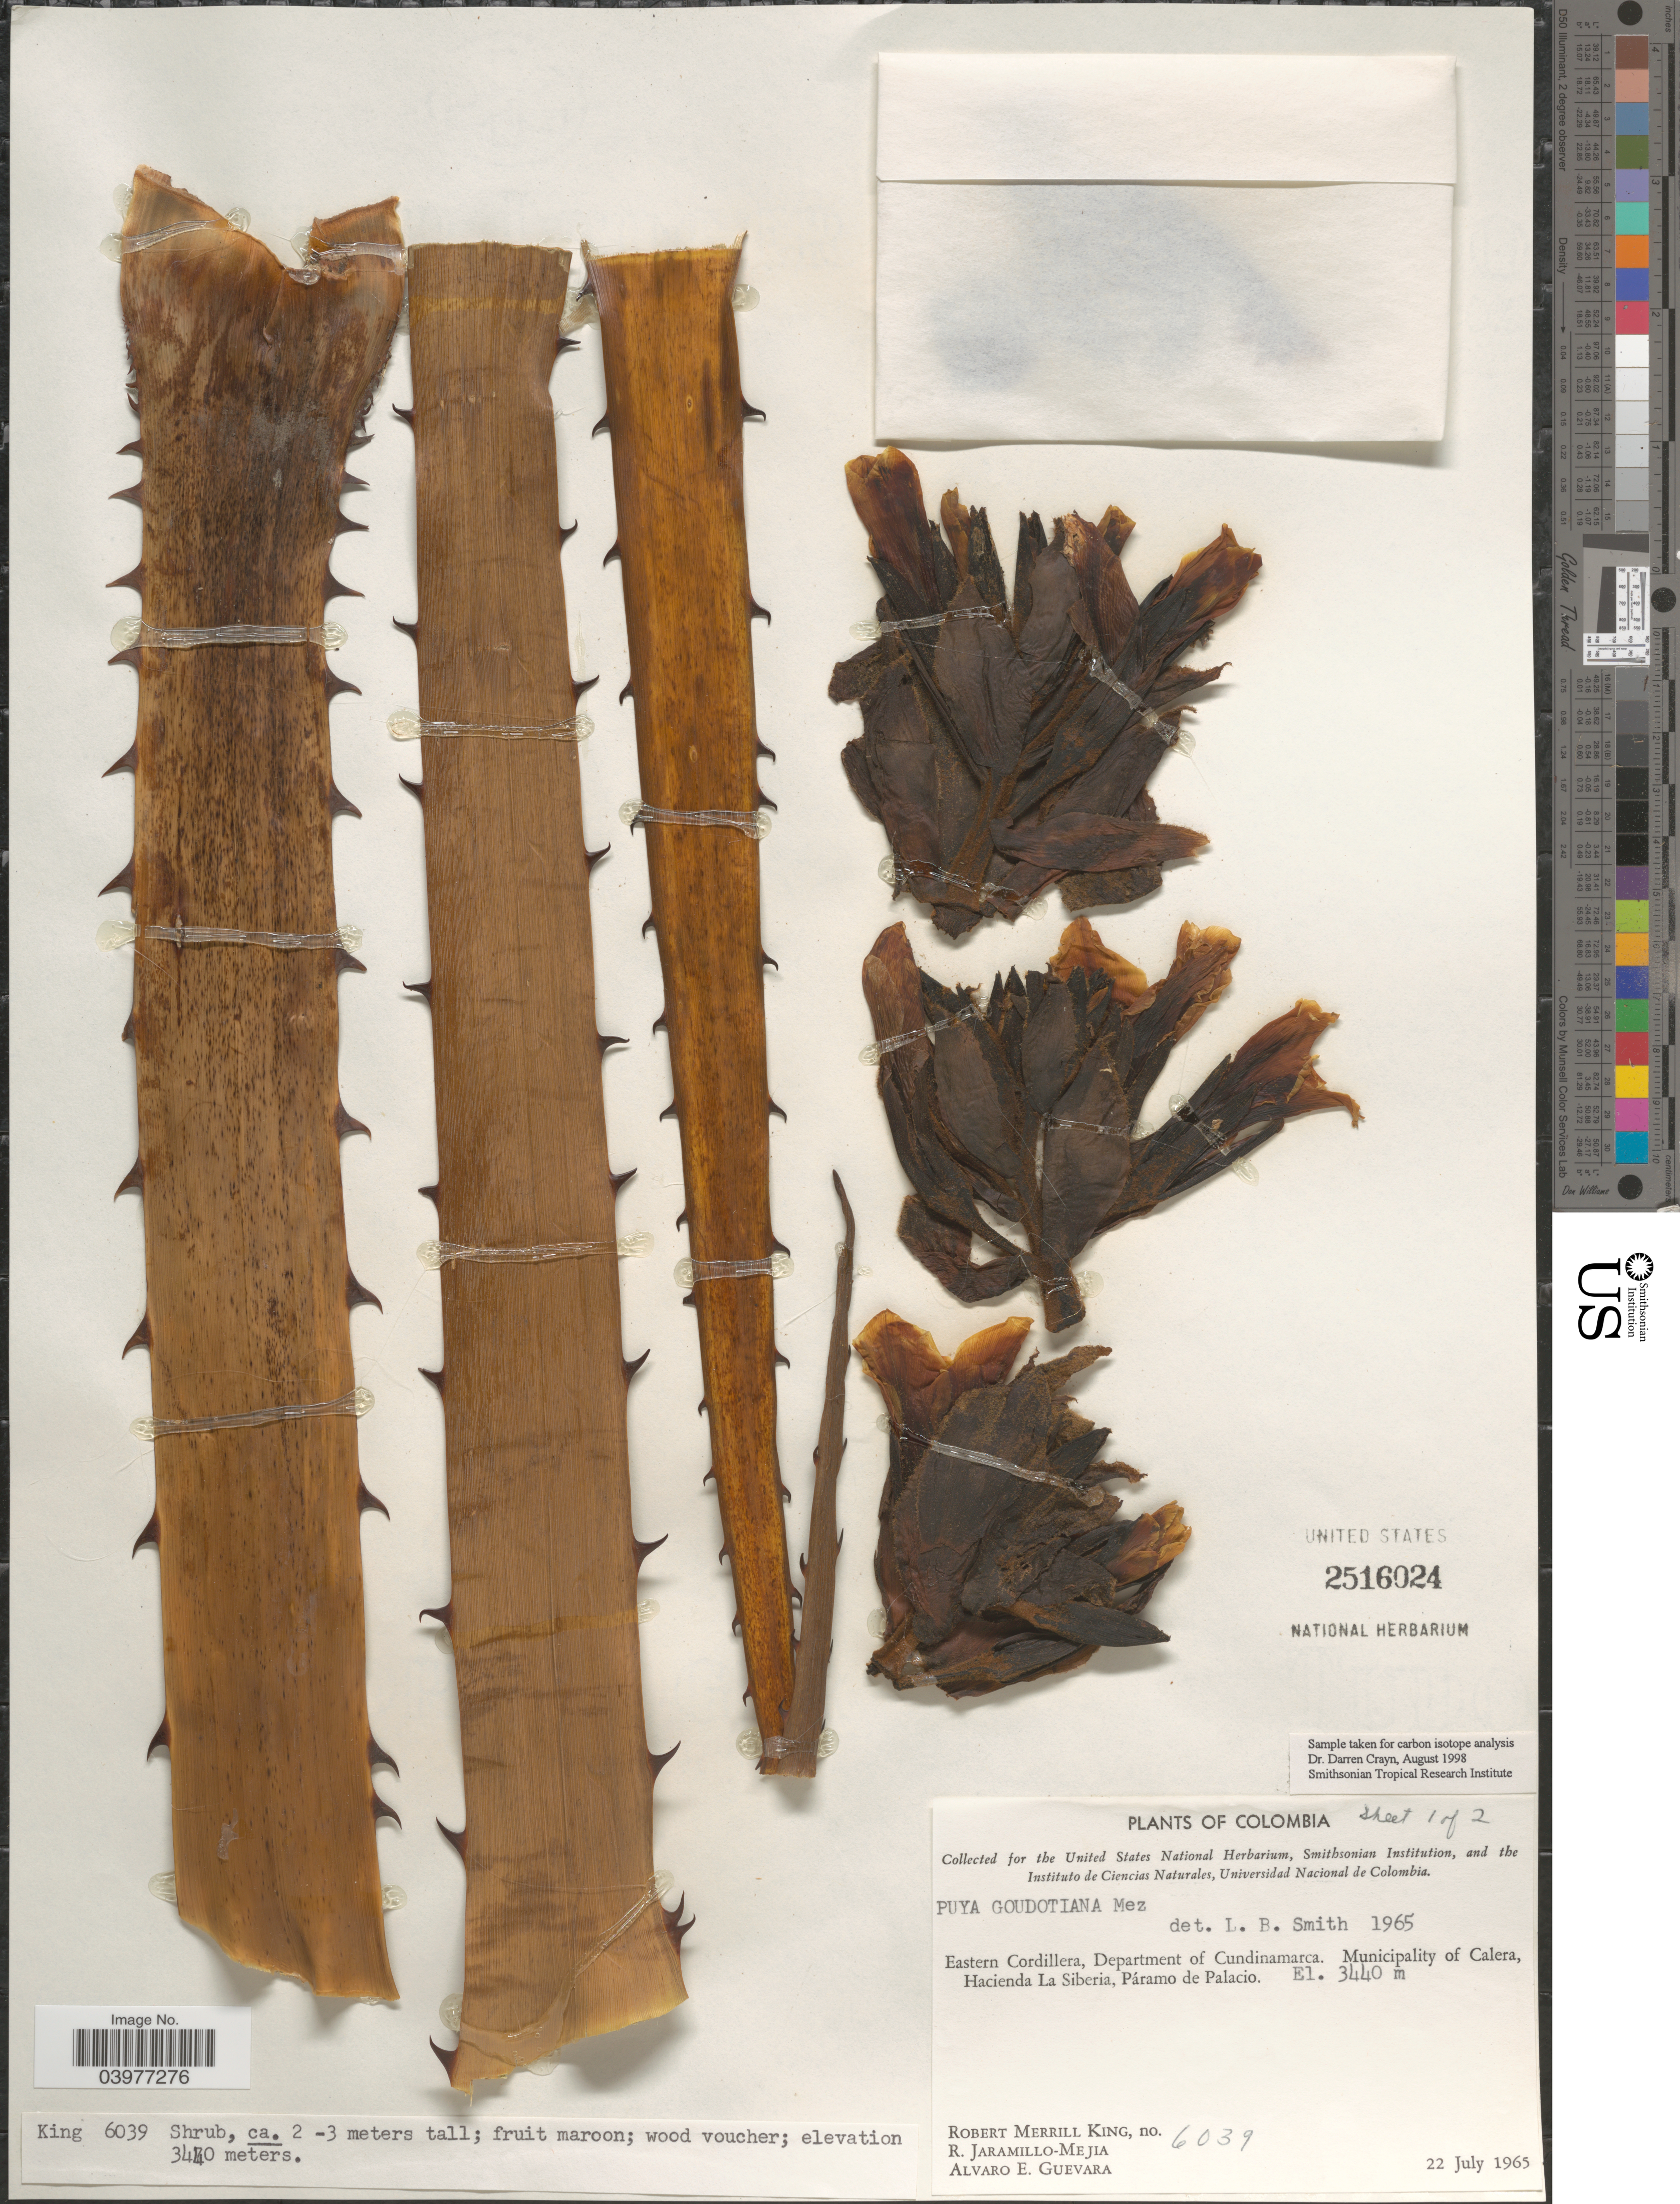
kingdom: Plantae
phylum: Tracheophyta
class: Liliopsida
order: Poales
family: Bromeliaceae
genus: Puya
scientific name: Puya goudotiana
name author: Mez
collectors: R. M. King, R. Jaramillo M. & A. E. Guevara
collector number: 6039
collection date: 1965-07-22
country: Colombia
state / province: Cundinamarca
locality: Eastern Cordillera, Department of Cundinamarca. Municipality of Calera, Hacienda La Siberia, Páramo de Palacio.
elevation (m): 3440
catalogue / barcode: US 2516024